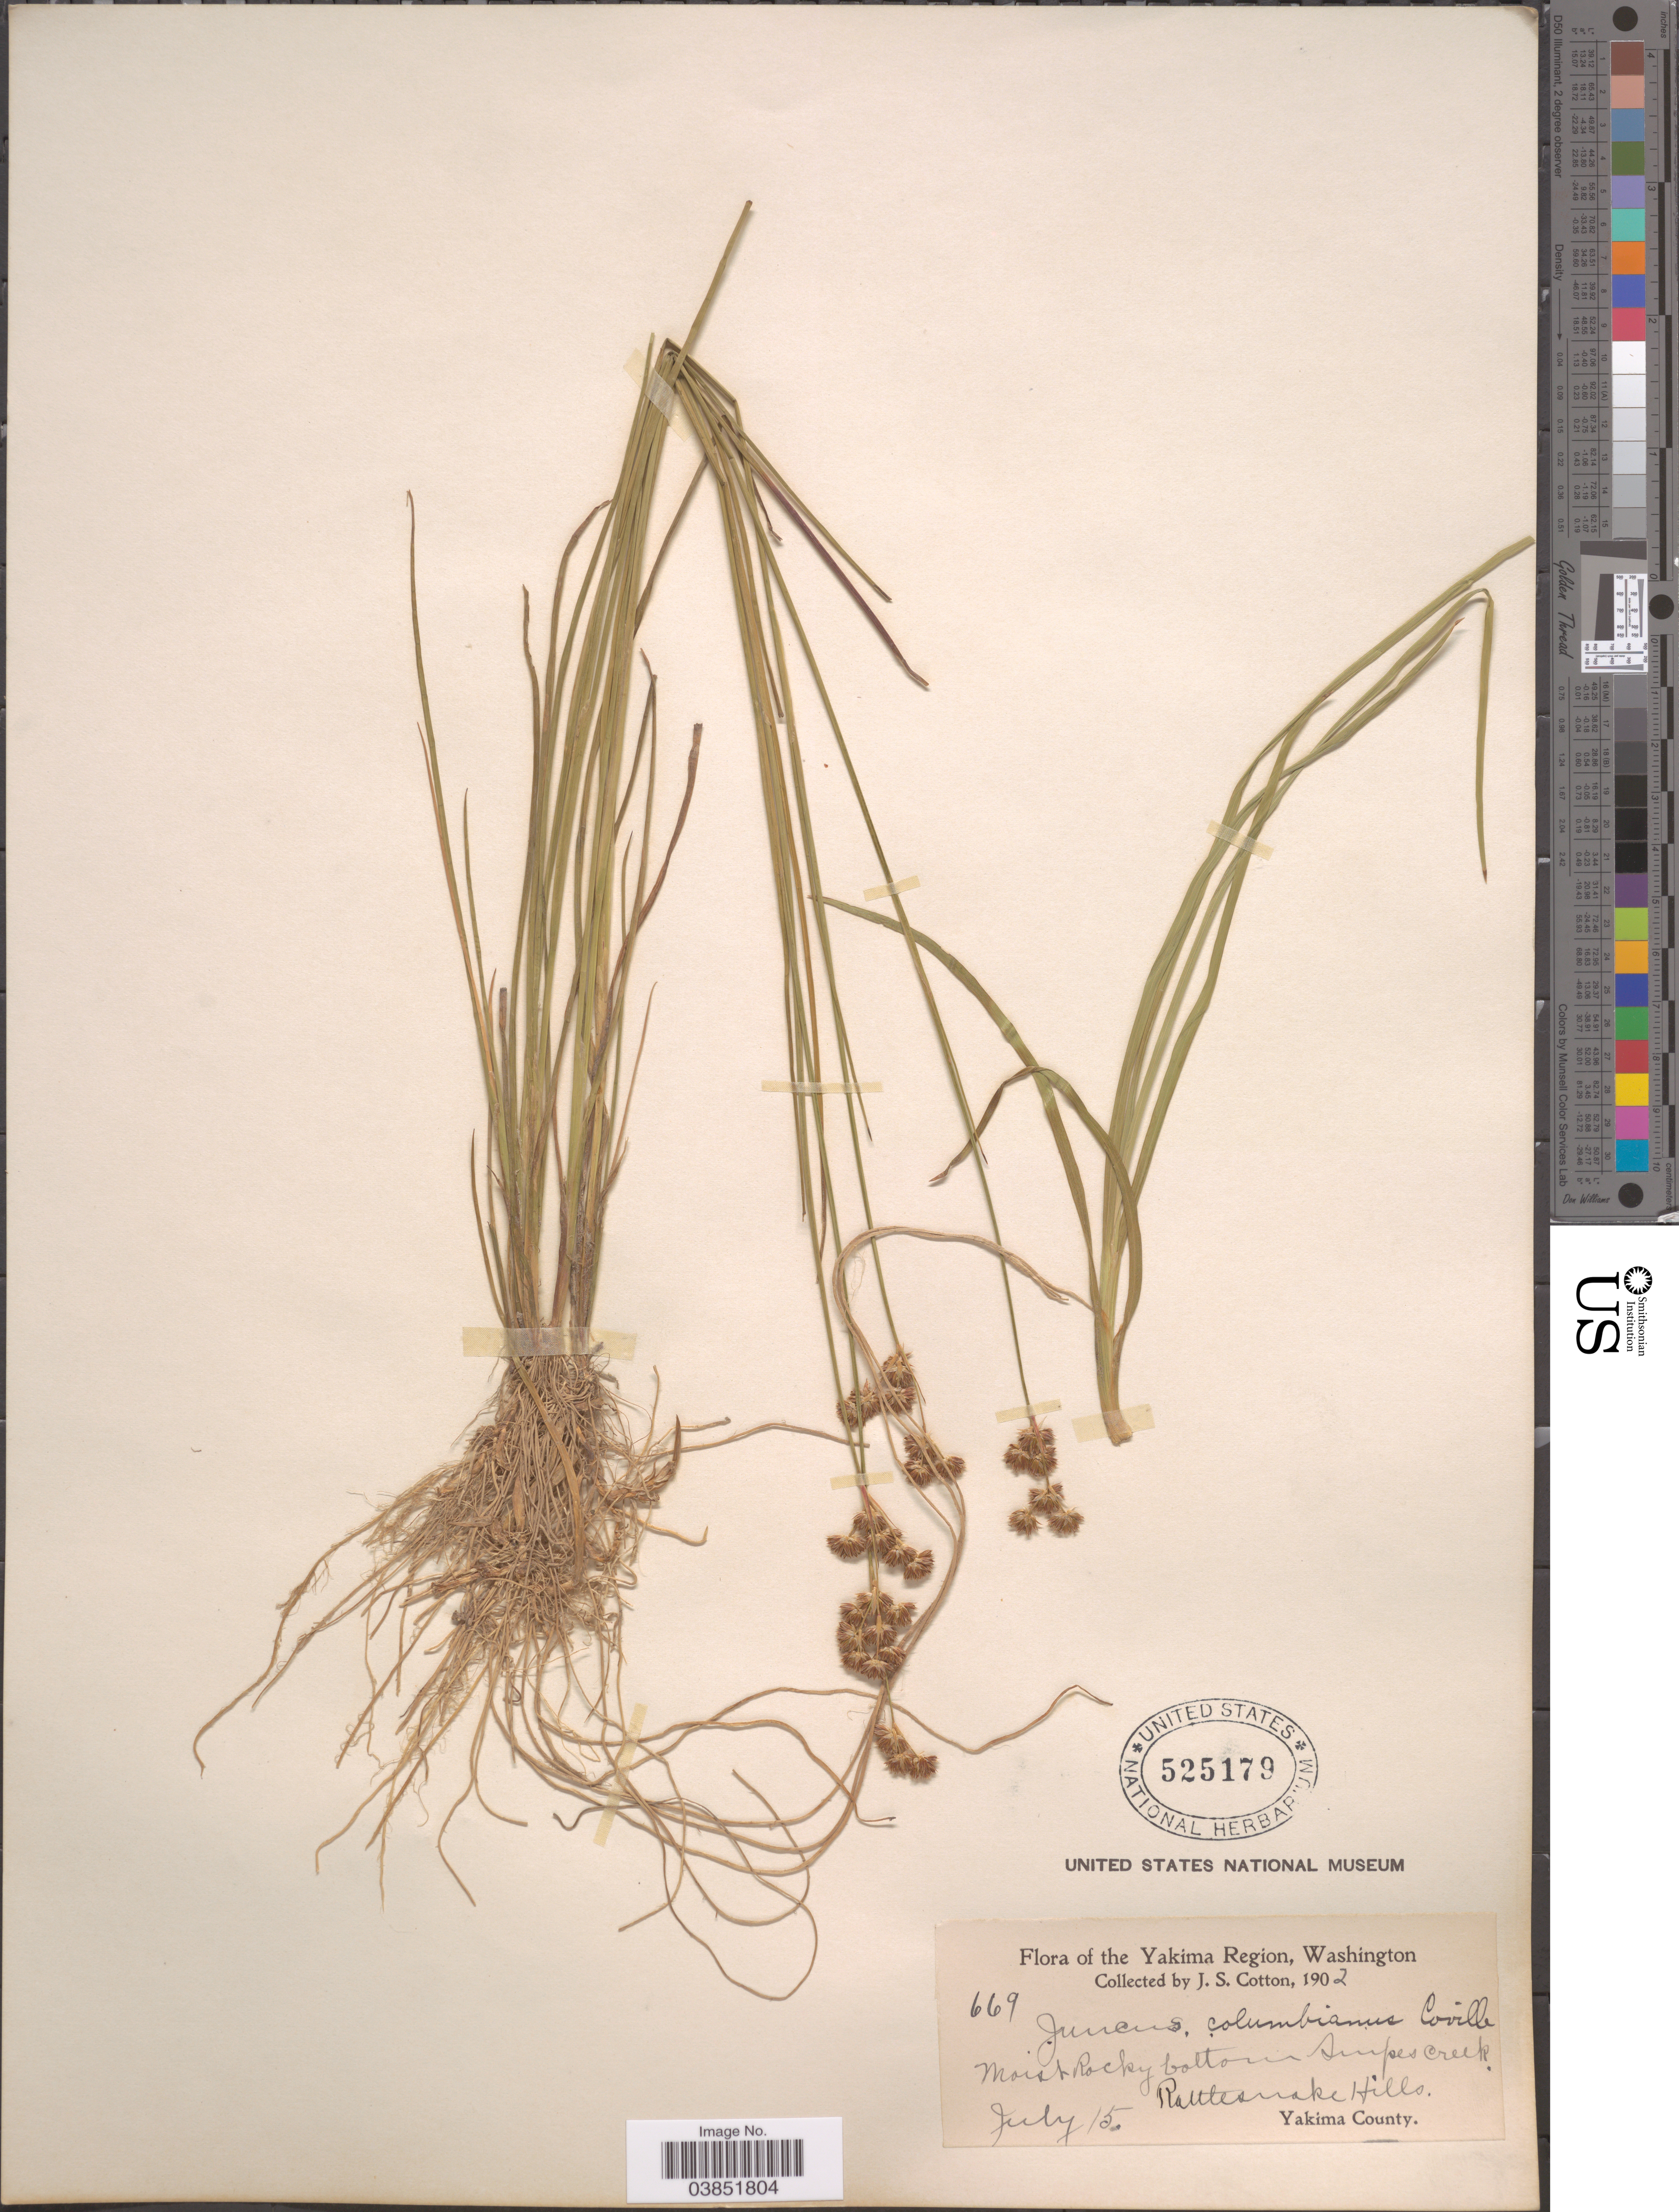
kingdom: Plantae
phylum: Tracheophyta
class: Liliopsida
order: Poales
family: Juncaceae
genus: Juncus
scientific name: Juncus columbianus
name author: Coville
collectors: J. S. Cotton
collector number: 669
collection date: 1902-07-15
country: United States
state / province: Washington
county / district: Yakima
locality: Yakima Region. Moist Rocky bottom. Snipes Creek. Rattlesnake Hills. Yakima County.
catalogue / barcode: US 525179